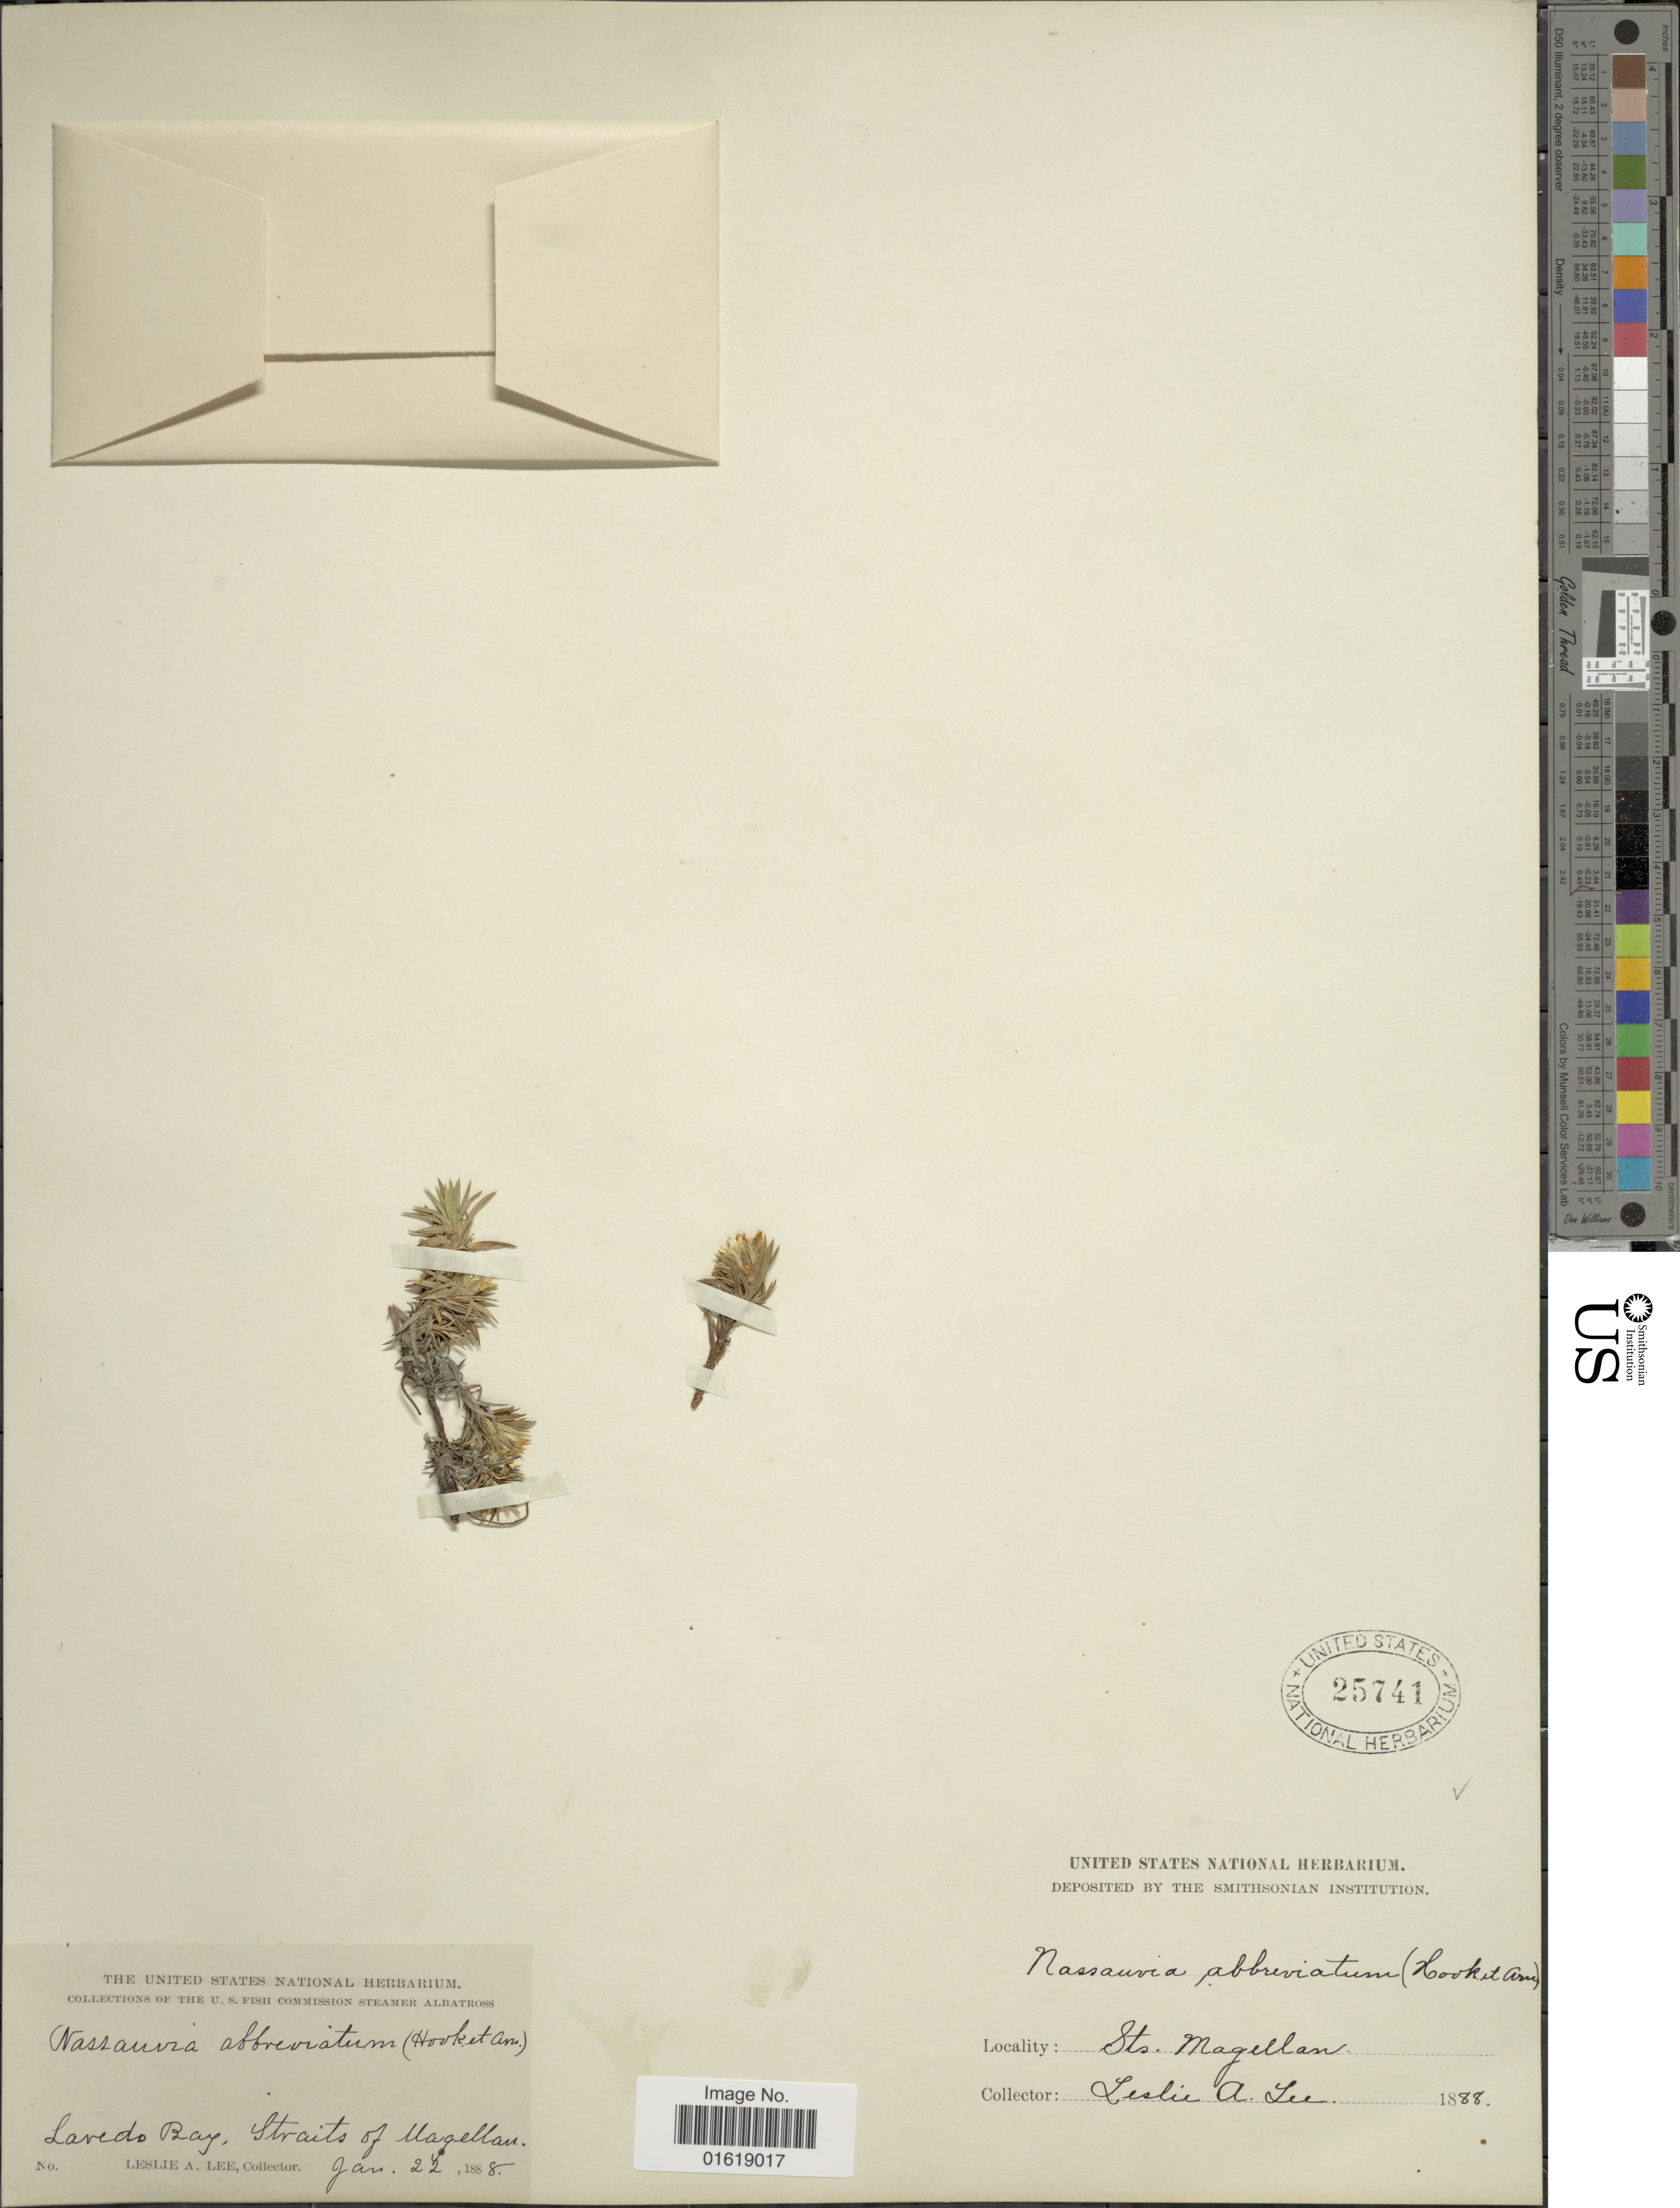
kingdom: Plantae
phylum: Tracheophyta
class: Magnoliopsida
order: Asterales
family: Asteraceae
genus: Nassauvia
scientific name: Nassauvia aculeata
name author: (Less.) Poepp. & Endl.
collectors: L. Lee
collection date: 1888-01-22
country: Chile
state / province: Magallanes y de la Antártica Chilena (XII)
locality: Lavedo Bay, Straits of Magellan.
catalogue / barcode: US 25741